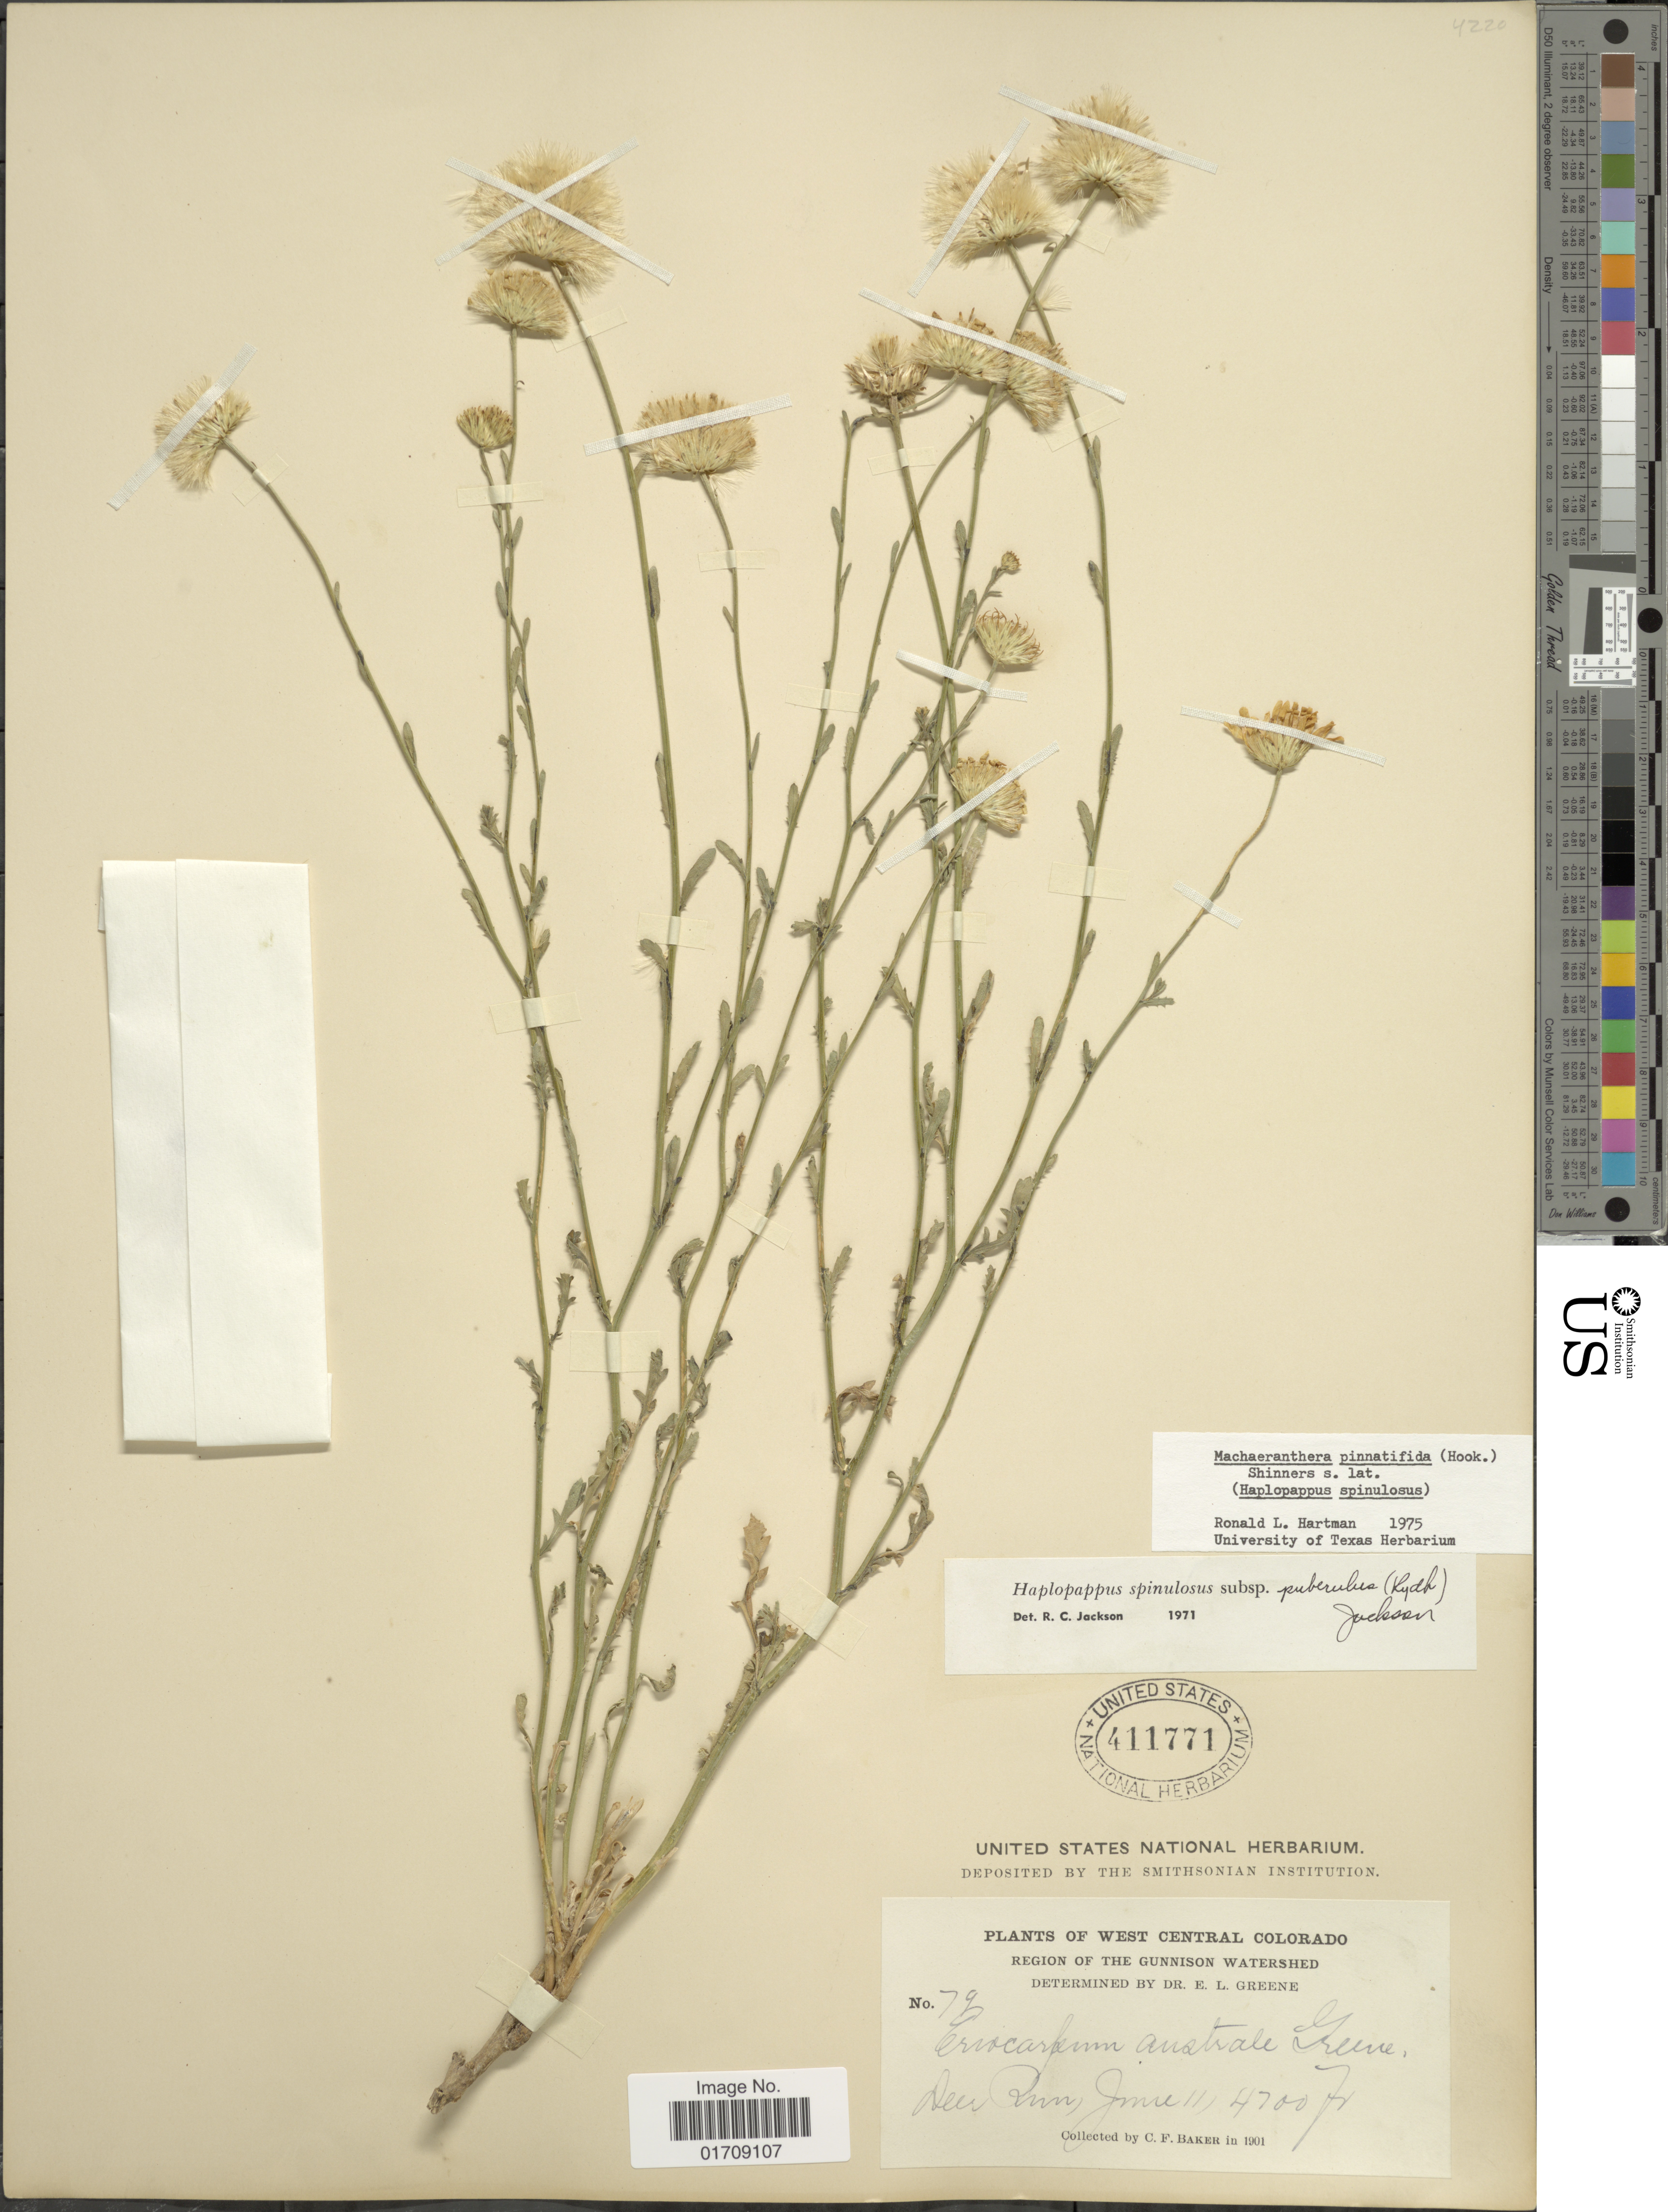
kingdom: Plantae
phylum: Tracheophyta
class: Magnoliopsida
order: Asterales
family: Asteraceae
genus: Machaeranthera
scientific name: Machaeranthera pinnatifida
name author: (Hook.) Shinners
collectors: C. F. Baker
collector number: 79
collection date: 1901-06-11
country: United States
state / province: Colorado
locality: West Central Colorado, region of the Gunnison Watershed, Deer Run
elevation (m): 1433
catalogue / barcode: US 411771